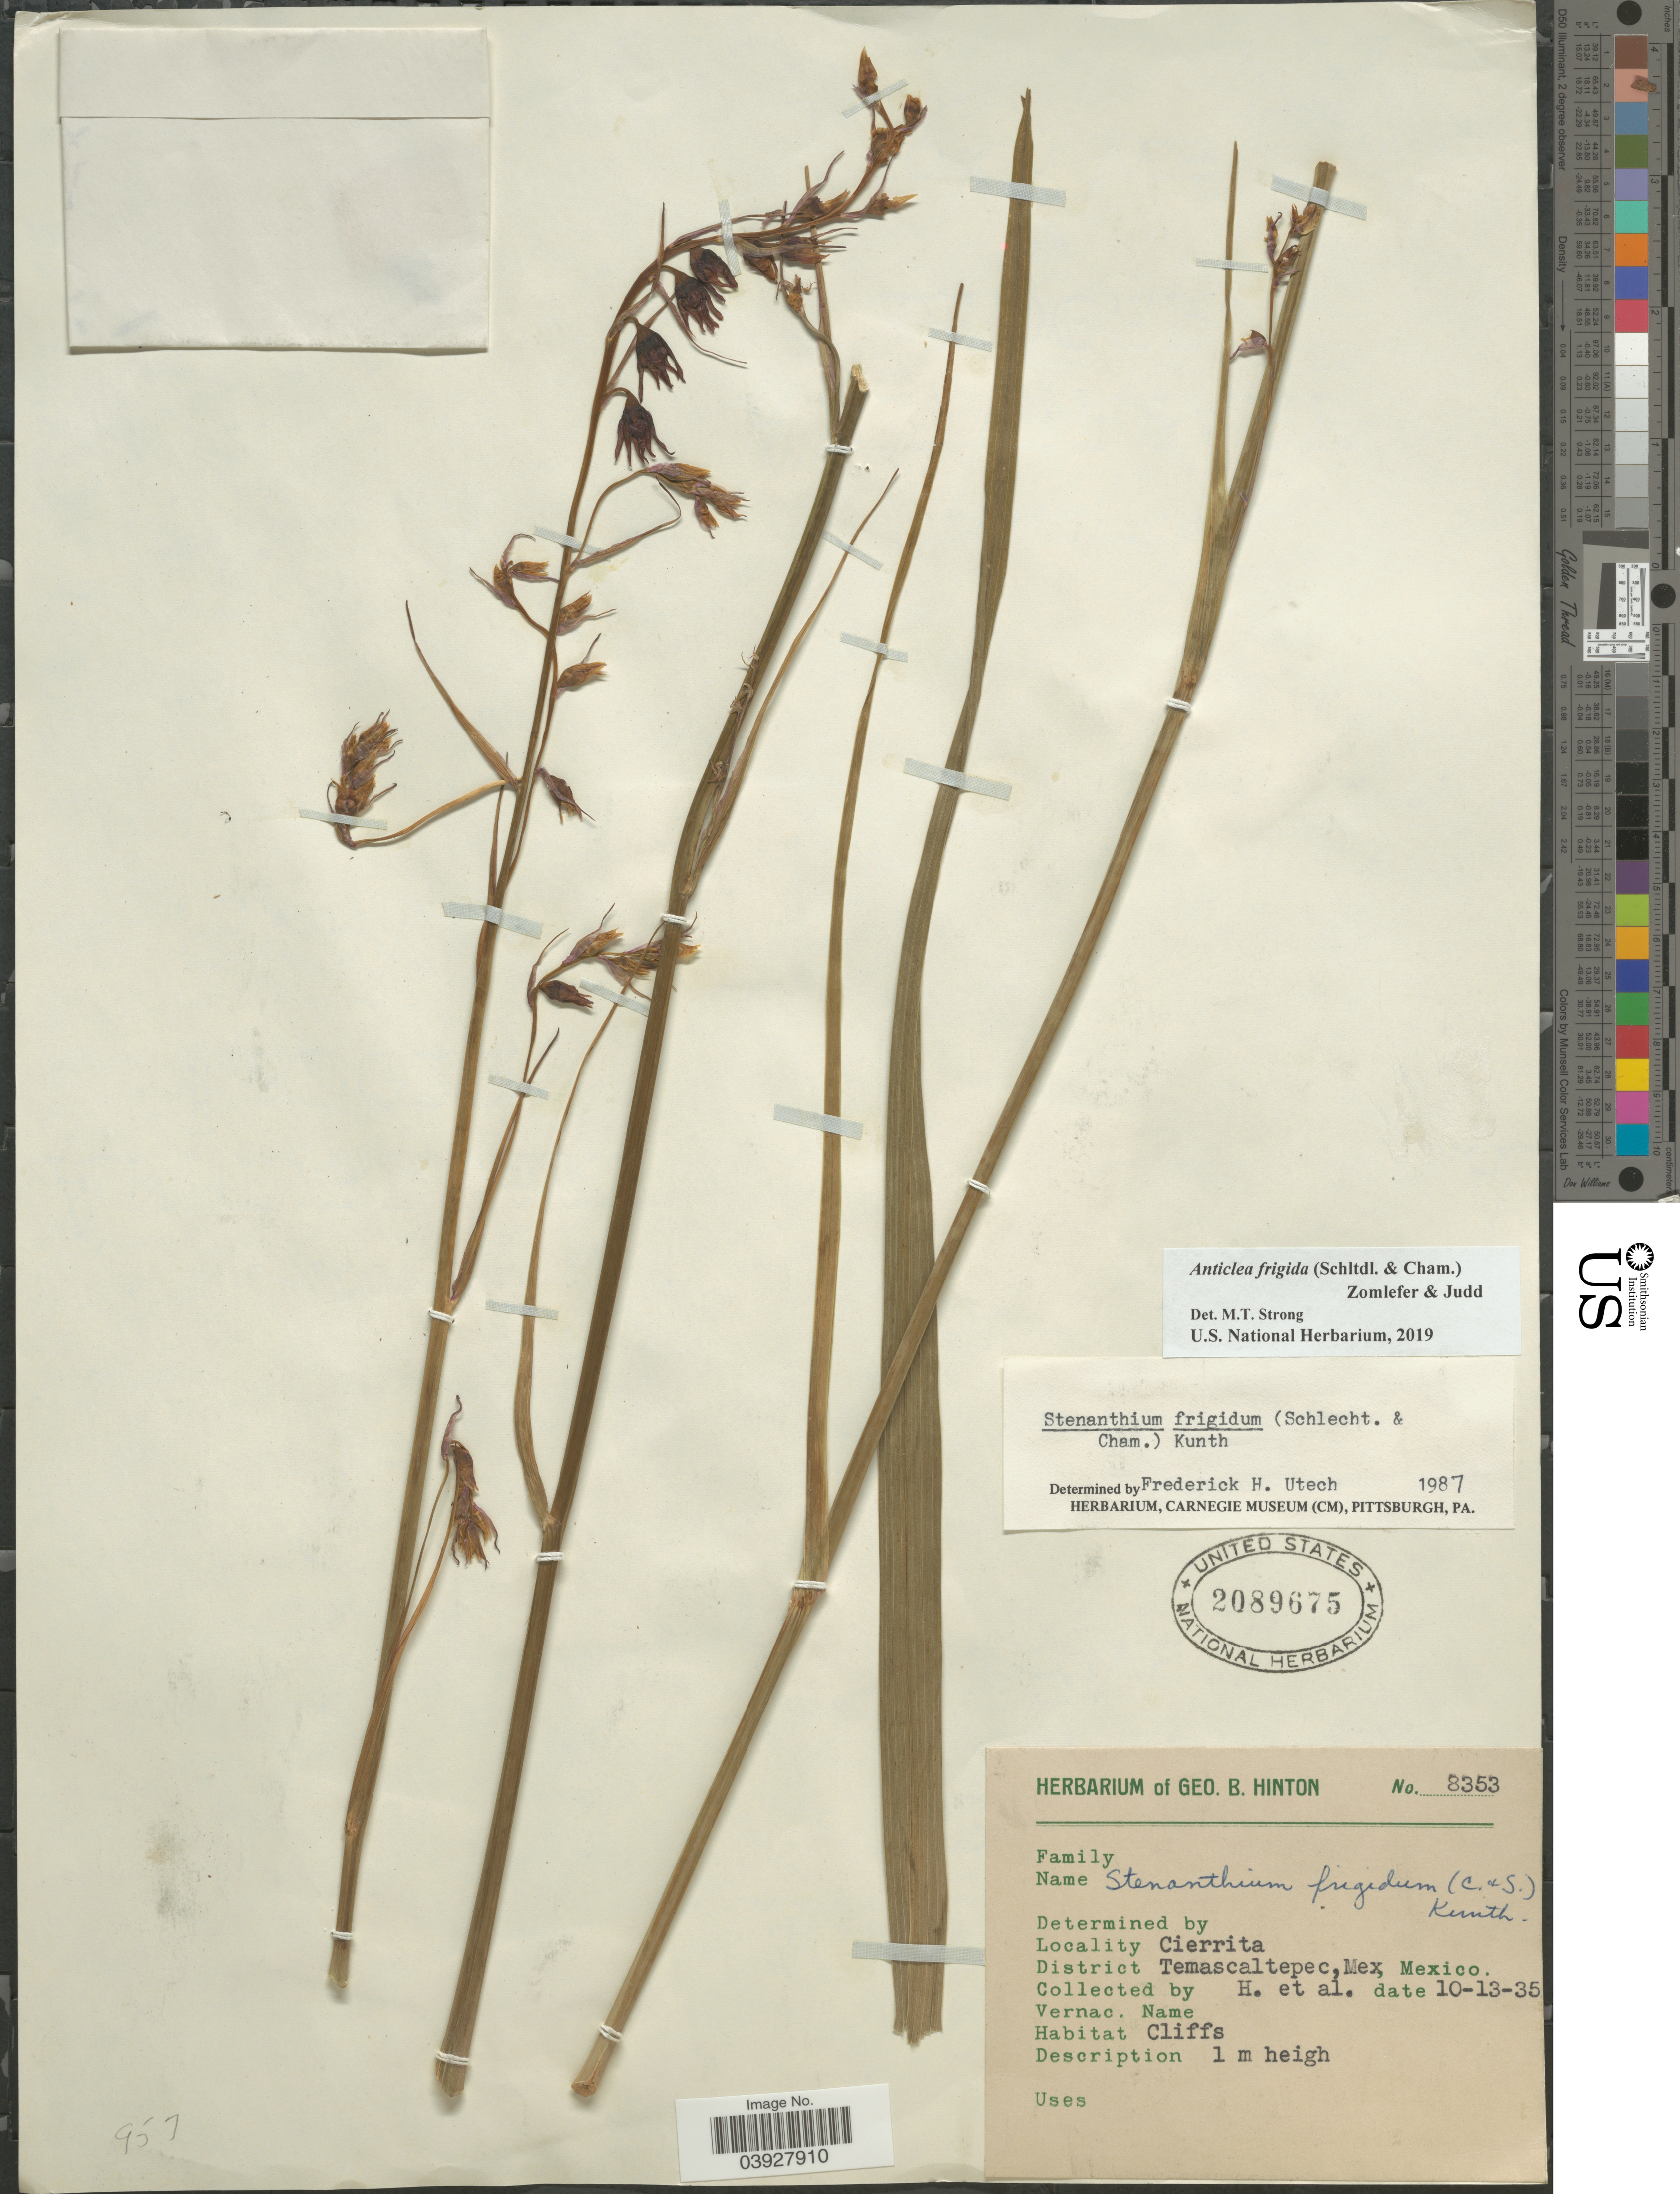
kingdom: Plantae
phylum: Tracheophyta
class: Liliopsida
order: Liliales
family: Melanthiaceae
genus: Anticlea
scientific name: Anticlea frigida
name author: (Schltdl. & Cham.) Zomlefer & Judd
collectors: G. B. Hinton & et al.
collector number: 8353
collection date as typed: Transcribed d/m/y: 13/10/35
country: Mexico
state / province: México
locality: Cierrita. District Temascaltepec.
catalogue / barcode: US 2089675